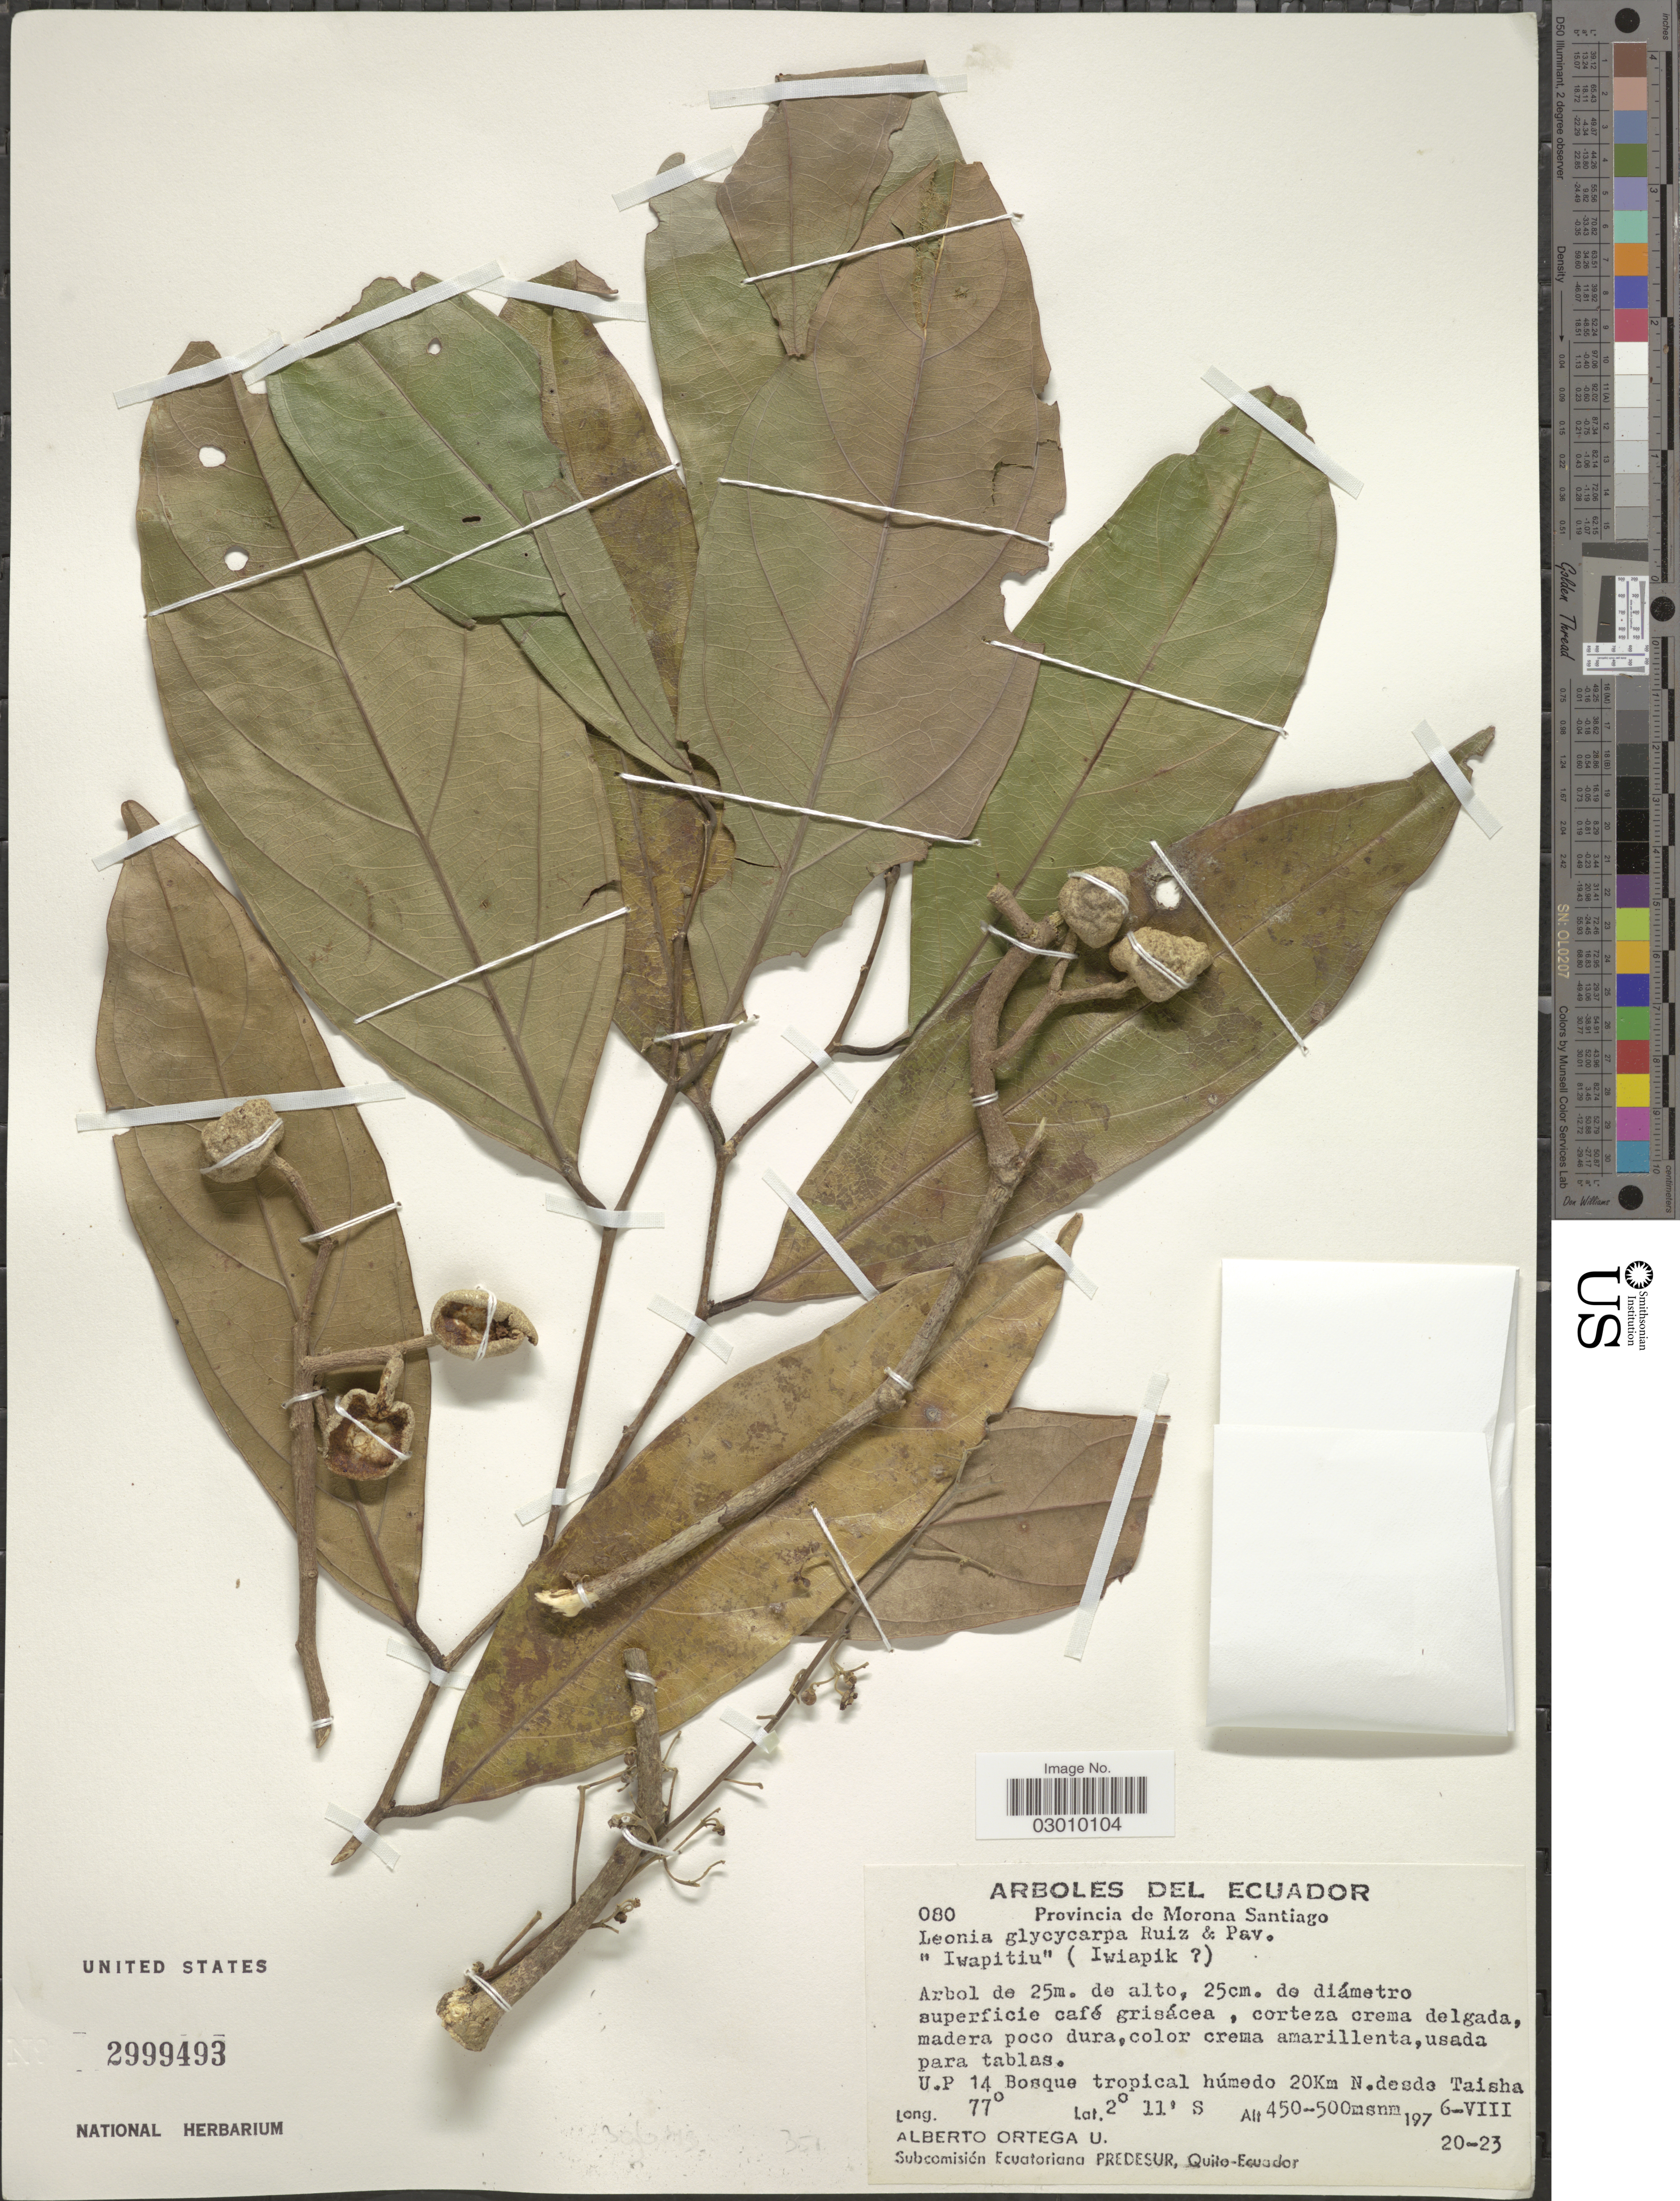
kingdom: Plantae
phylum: Tracheophyta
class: Magnoliopsida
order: Malpighiales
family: Violaceae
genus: Leonia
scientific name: Leonia glycycarpa var. glycycarpa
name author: Ruiz & Pav.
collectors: A. Ortega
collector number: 080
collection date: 1976-08-20/1976-08-23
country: Ecuador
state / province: Morona-Santiago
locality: U.P. 14 Bosque tropical húmedo 20Km. N desde Taisha.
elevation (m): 450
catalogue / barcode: US 2999493